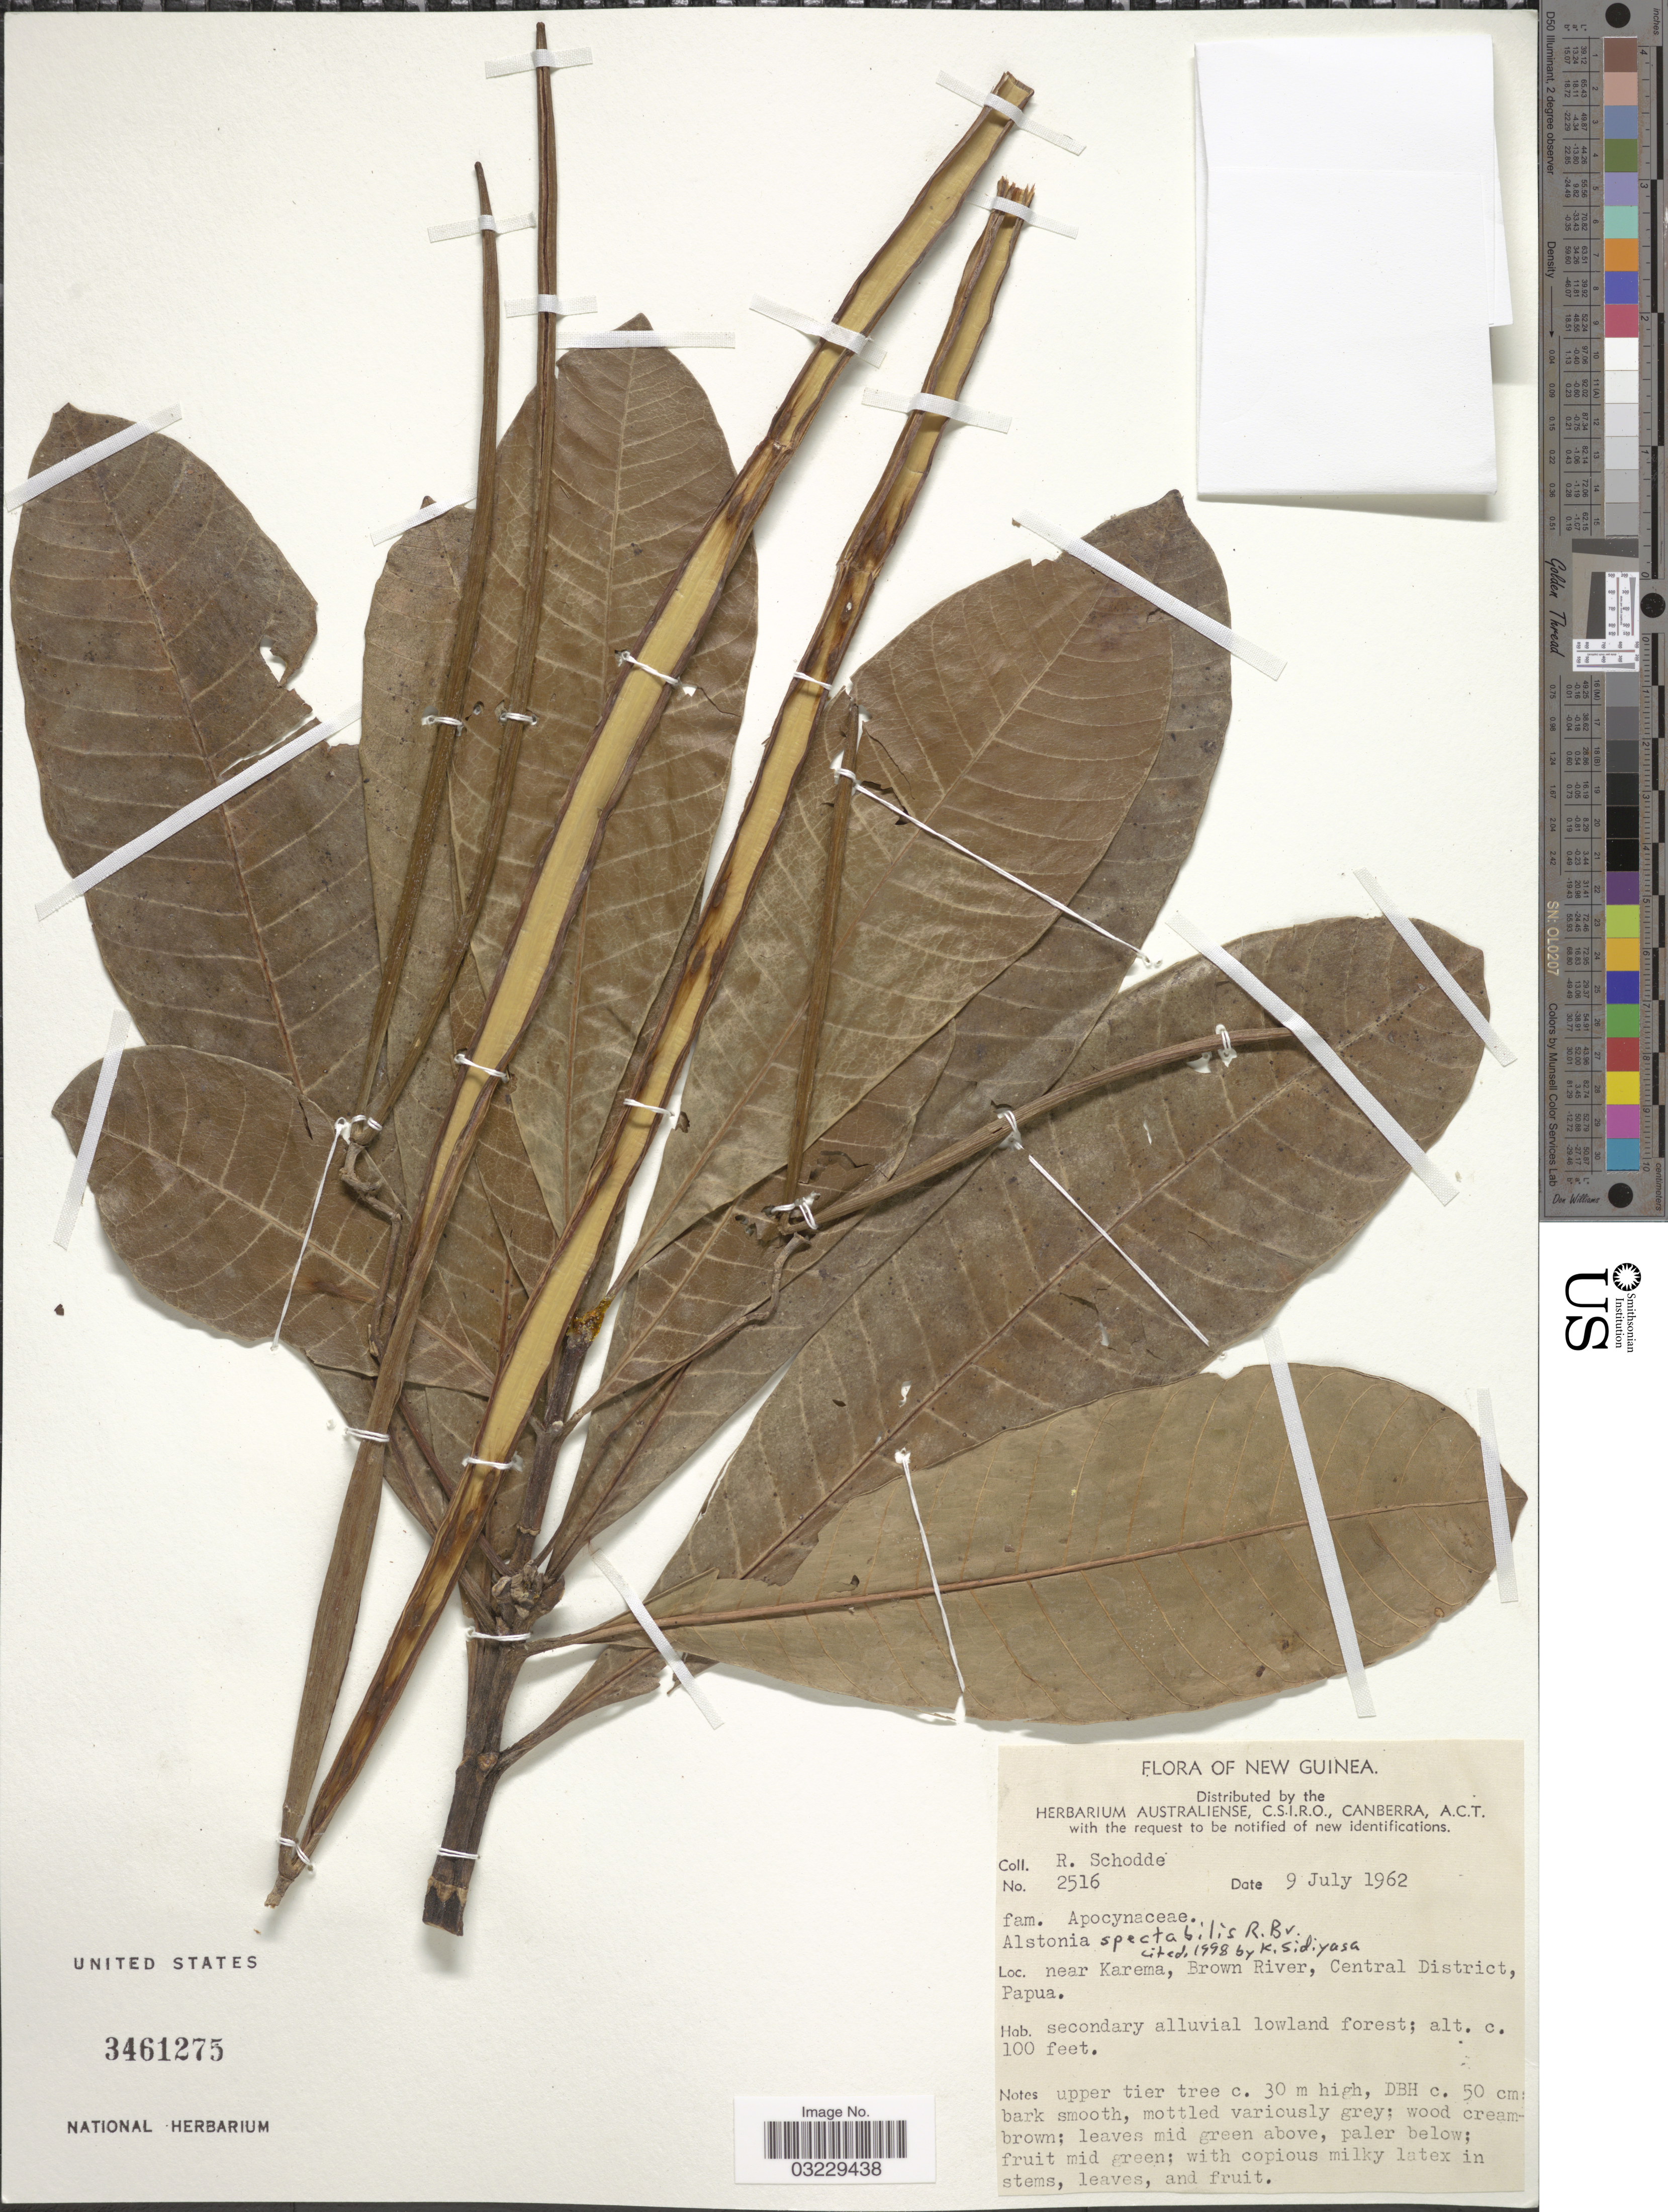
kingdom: Plantae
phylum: Tracheophyta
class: Magnoliopsida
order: Gentianales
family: Apocynaceae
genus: Alstonia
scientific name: Alstonia spectabilis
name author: R. Br.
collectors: R. Schodde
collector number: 2516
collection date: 1962-07-09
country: Papua New Guinea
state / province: Central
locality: New Guinea, near Karema, Brown River, Central District, Papua.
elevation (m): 30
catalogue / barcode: US 3461275